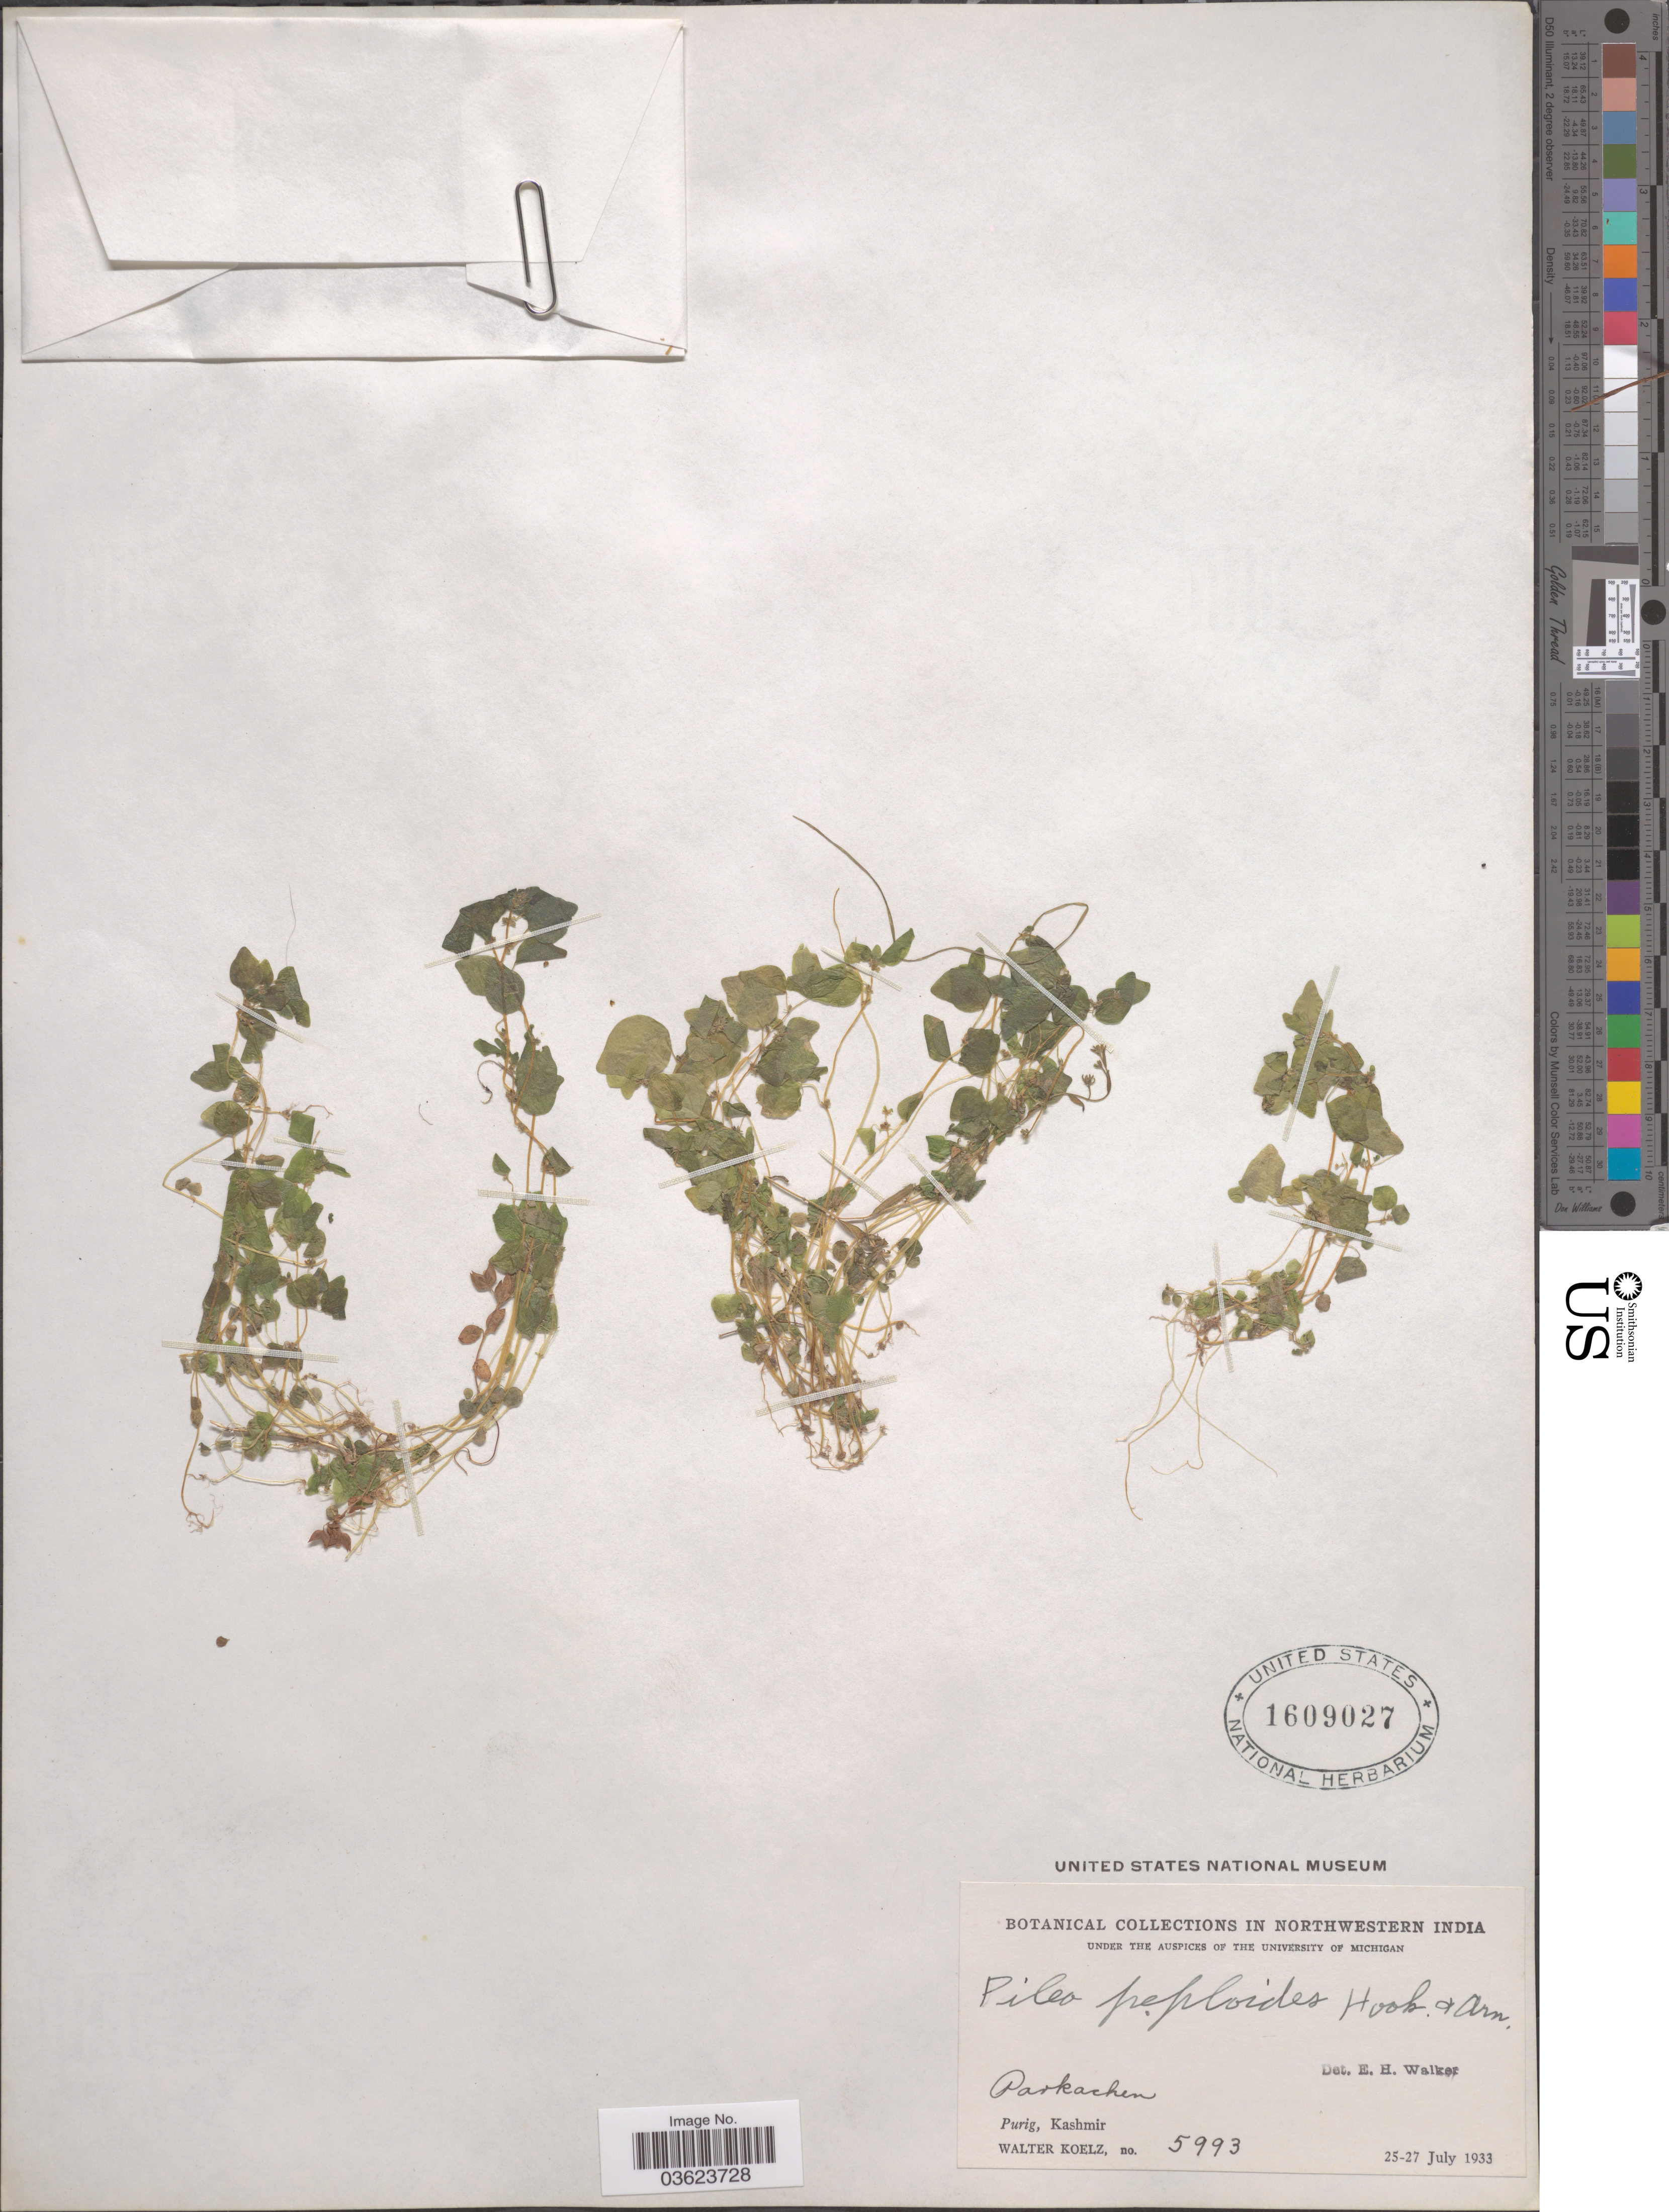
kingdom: Plantae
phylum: Tracheophyta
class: Magnoliopsida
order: Rosales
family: Urticaceae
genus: Pilea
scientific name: Pilea peploides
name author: (Gaudich.) Hook. & Arn.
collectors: W. N. Koelz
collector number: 5993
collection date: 1933-07-25/1933-07-27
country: India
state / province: Jammu and Kashmir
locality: Northwestern India. Parkachen. Purig, Kashmir.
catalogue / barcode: US 1609027